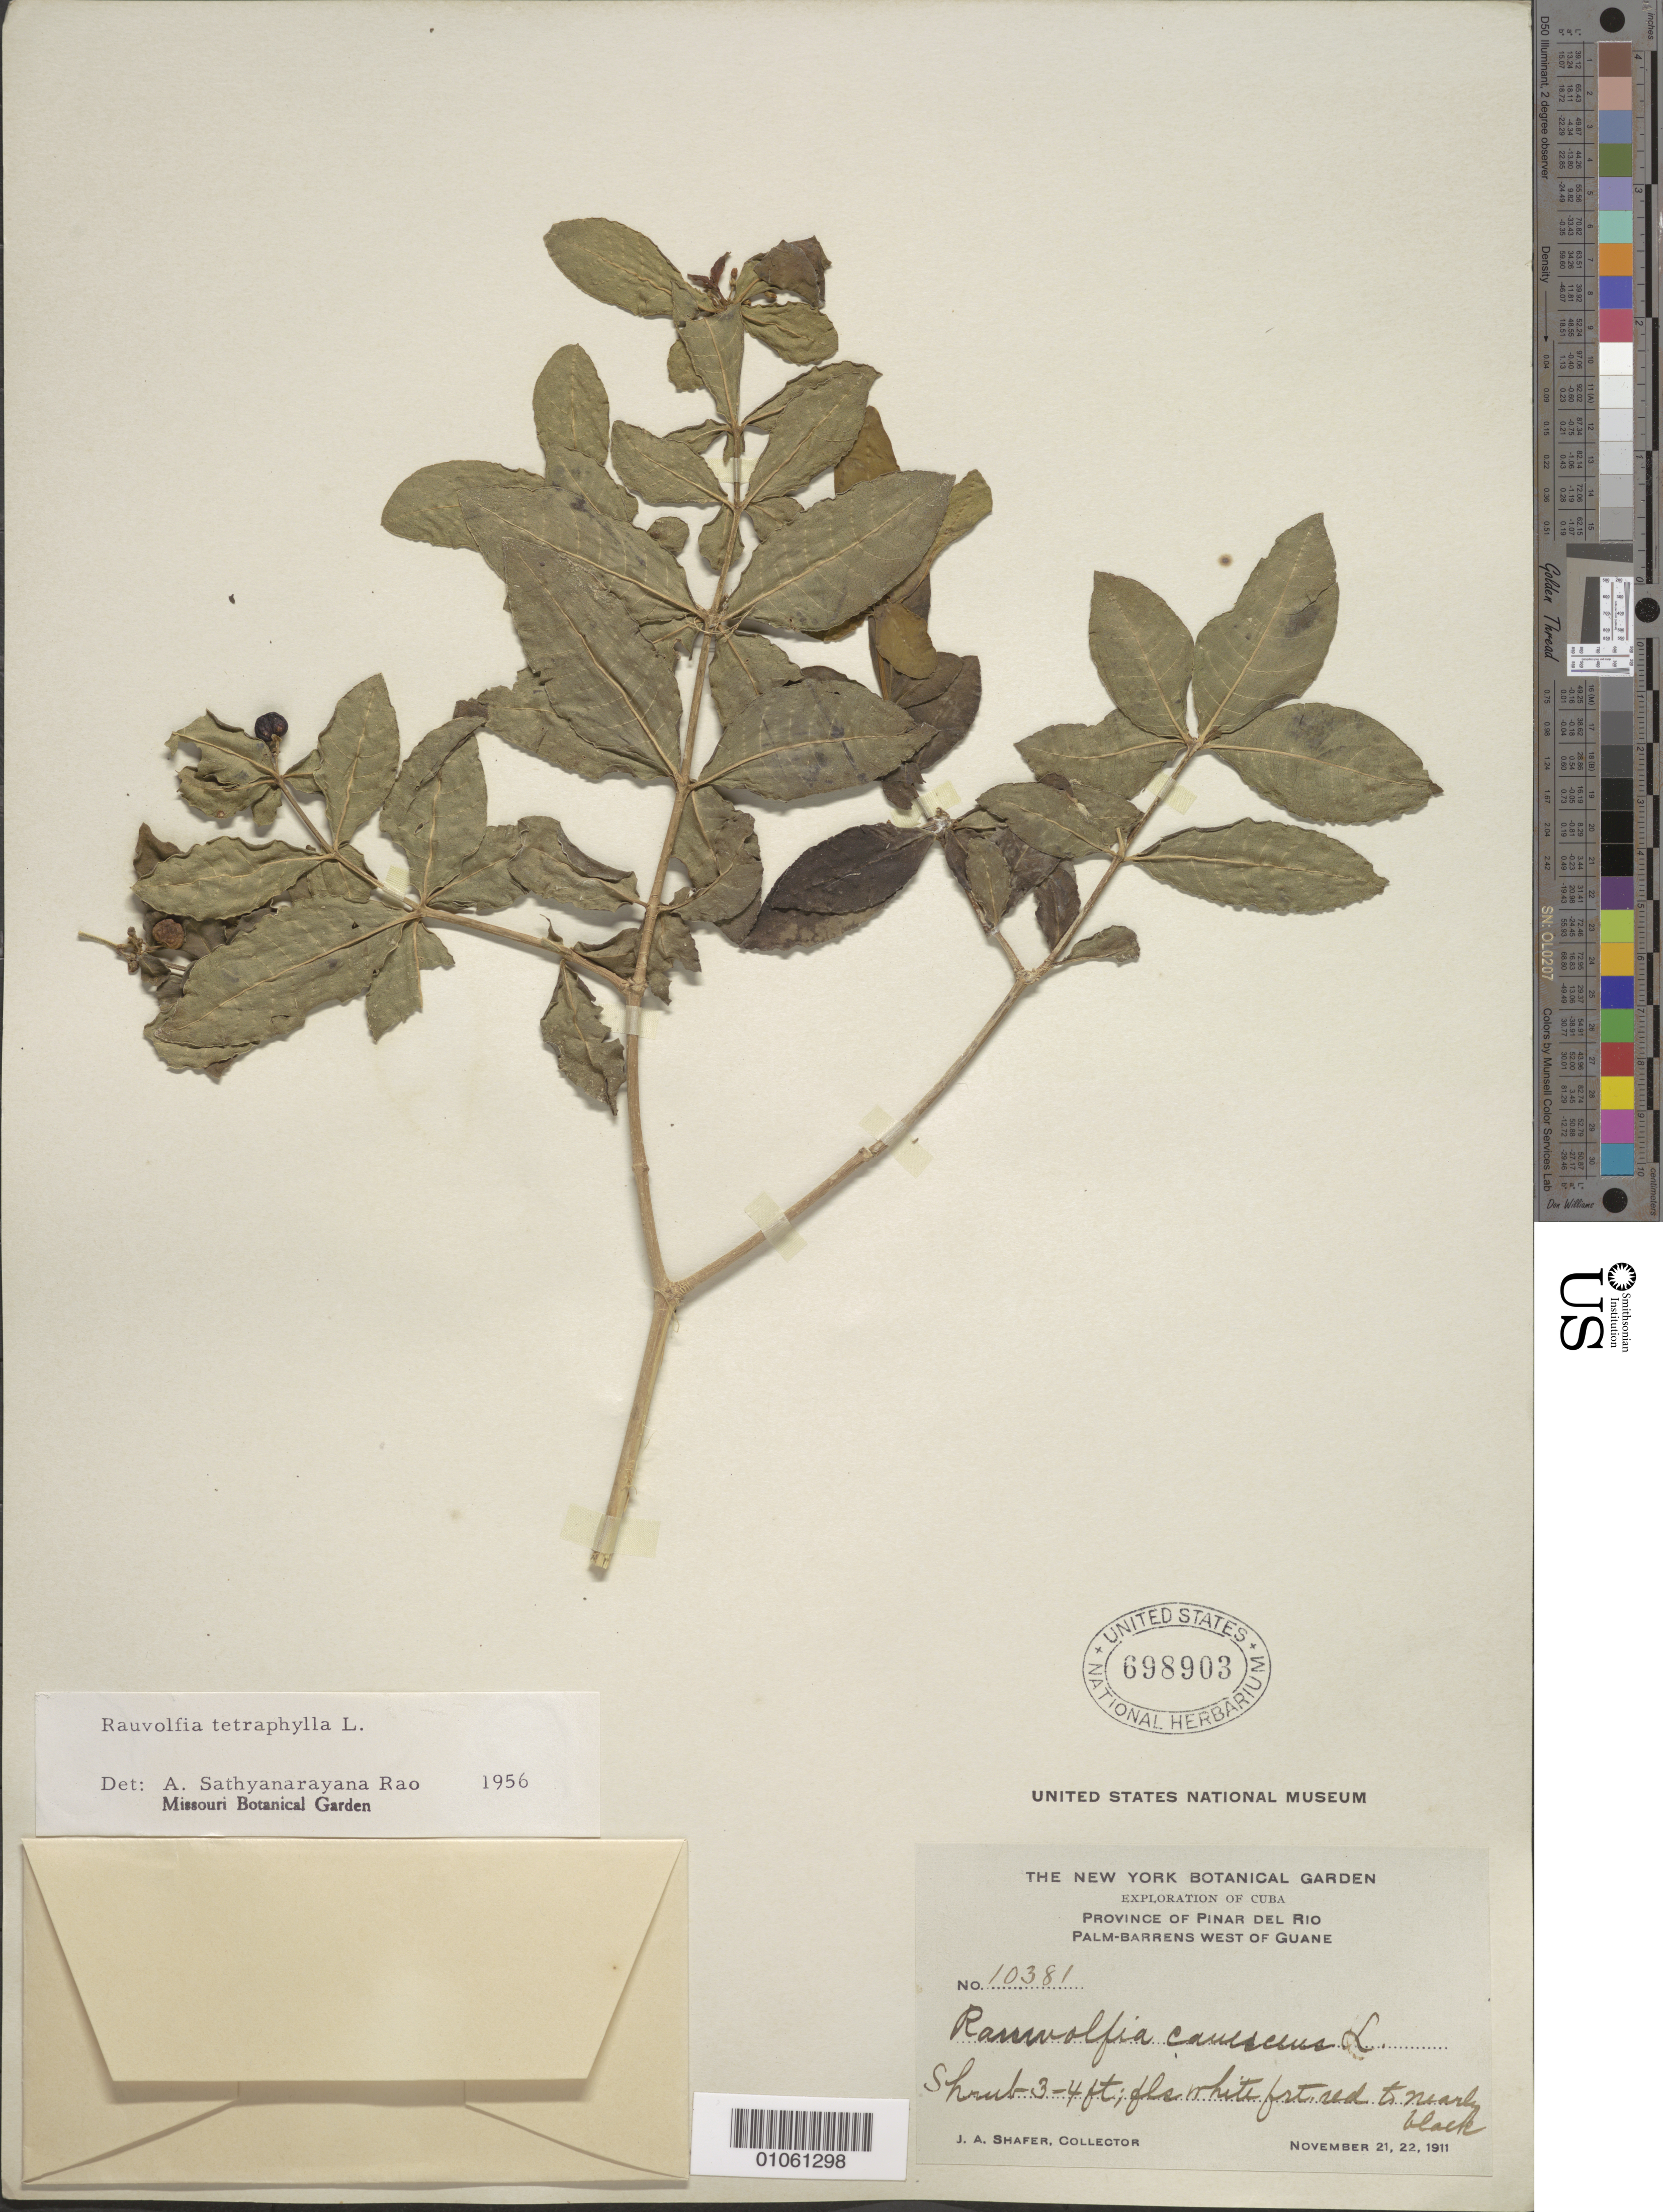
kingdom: Plantae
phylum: Tracheophyta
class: Magnoliopsida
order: Gentianales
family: Apocynaceae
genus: Rauvolfia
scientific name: Rauvolfia tetraphylla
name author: L.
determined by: Rao, A. S.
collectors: J. A. Shafer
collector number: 10381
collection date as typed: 21 Nov 1911 and 22 Nov 1911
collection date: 1911-11-21,1911-11-22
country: Cuba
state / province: Pinar del Río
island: Cuba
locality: Guane, palm-barrens W of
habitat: Palm-barrens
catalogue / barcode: US 698903